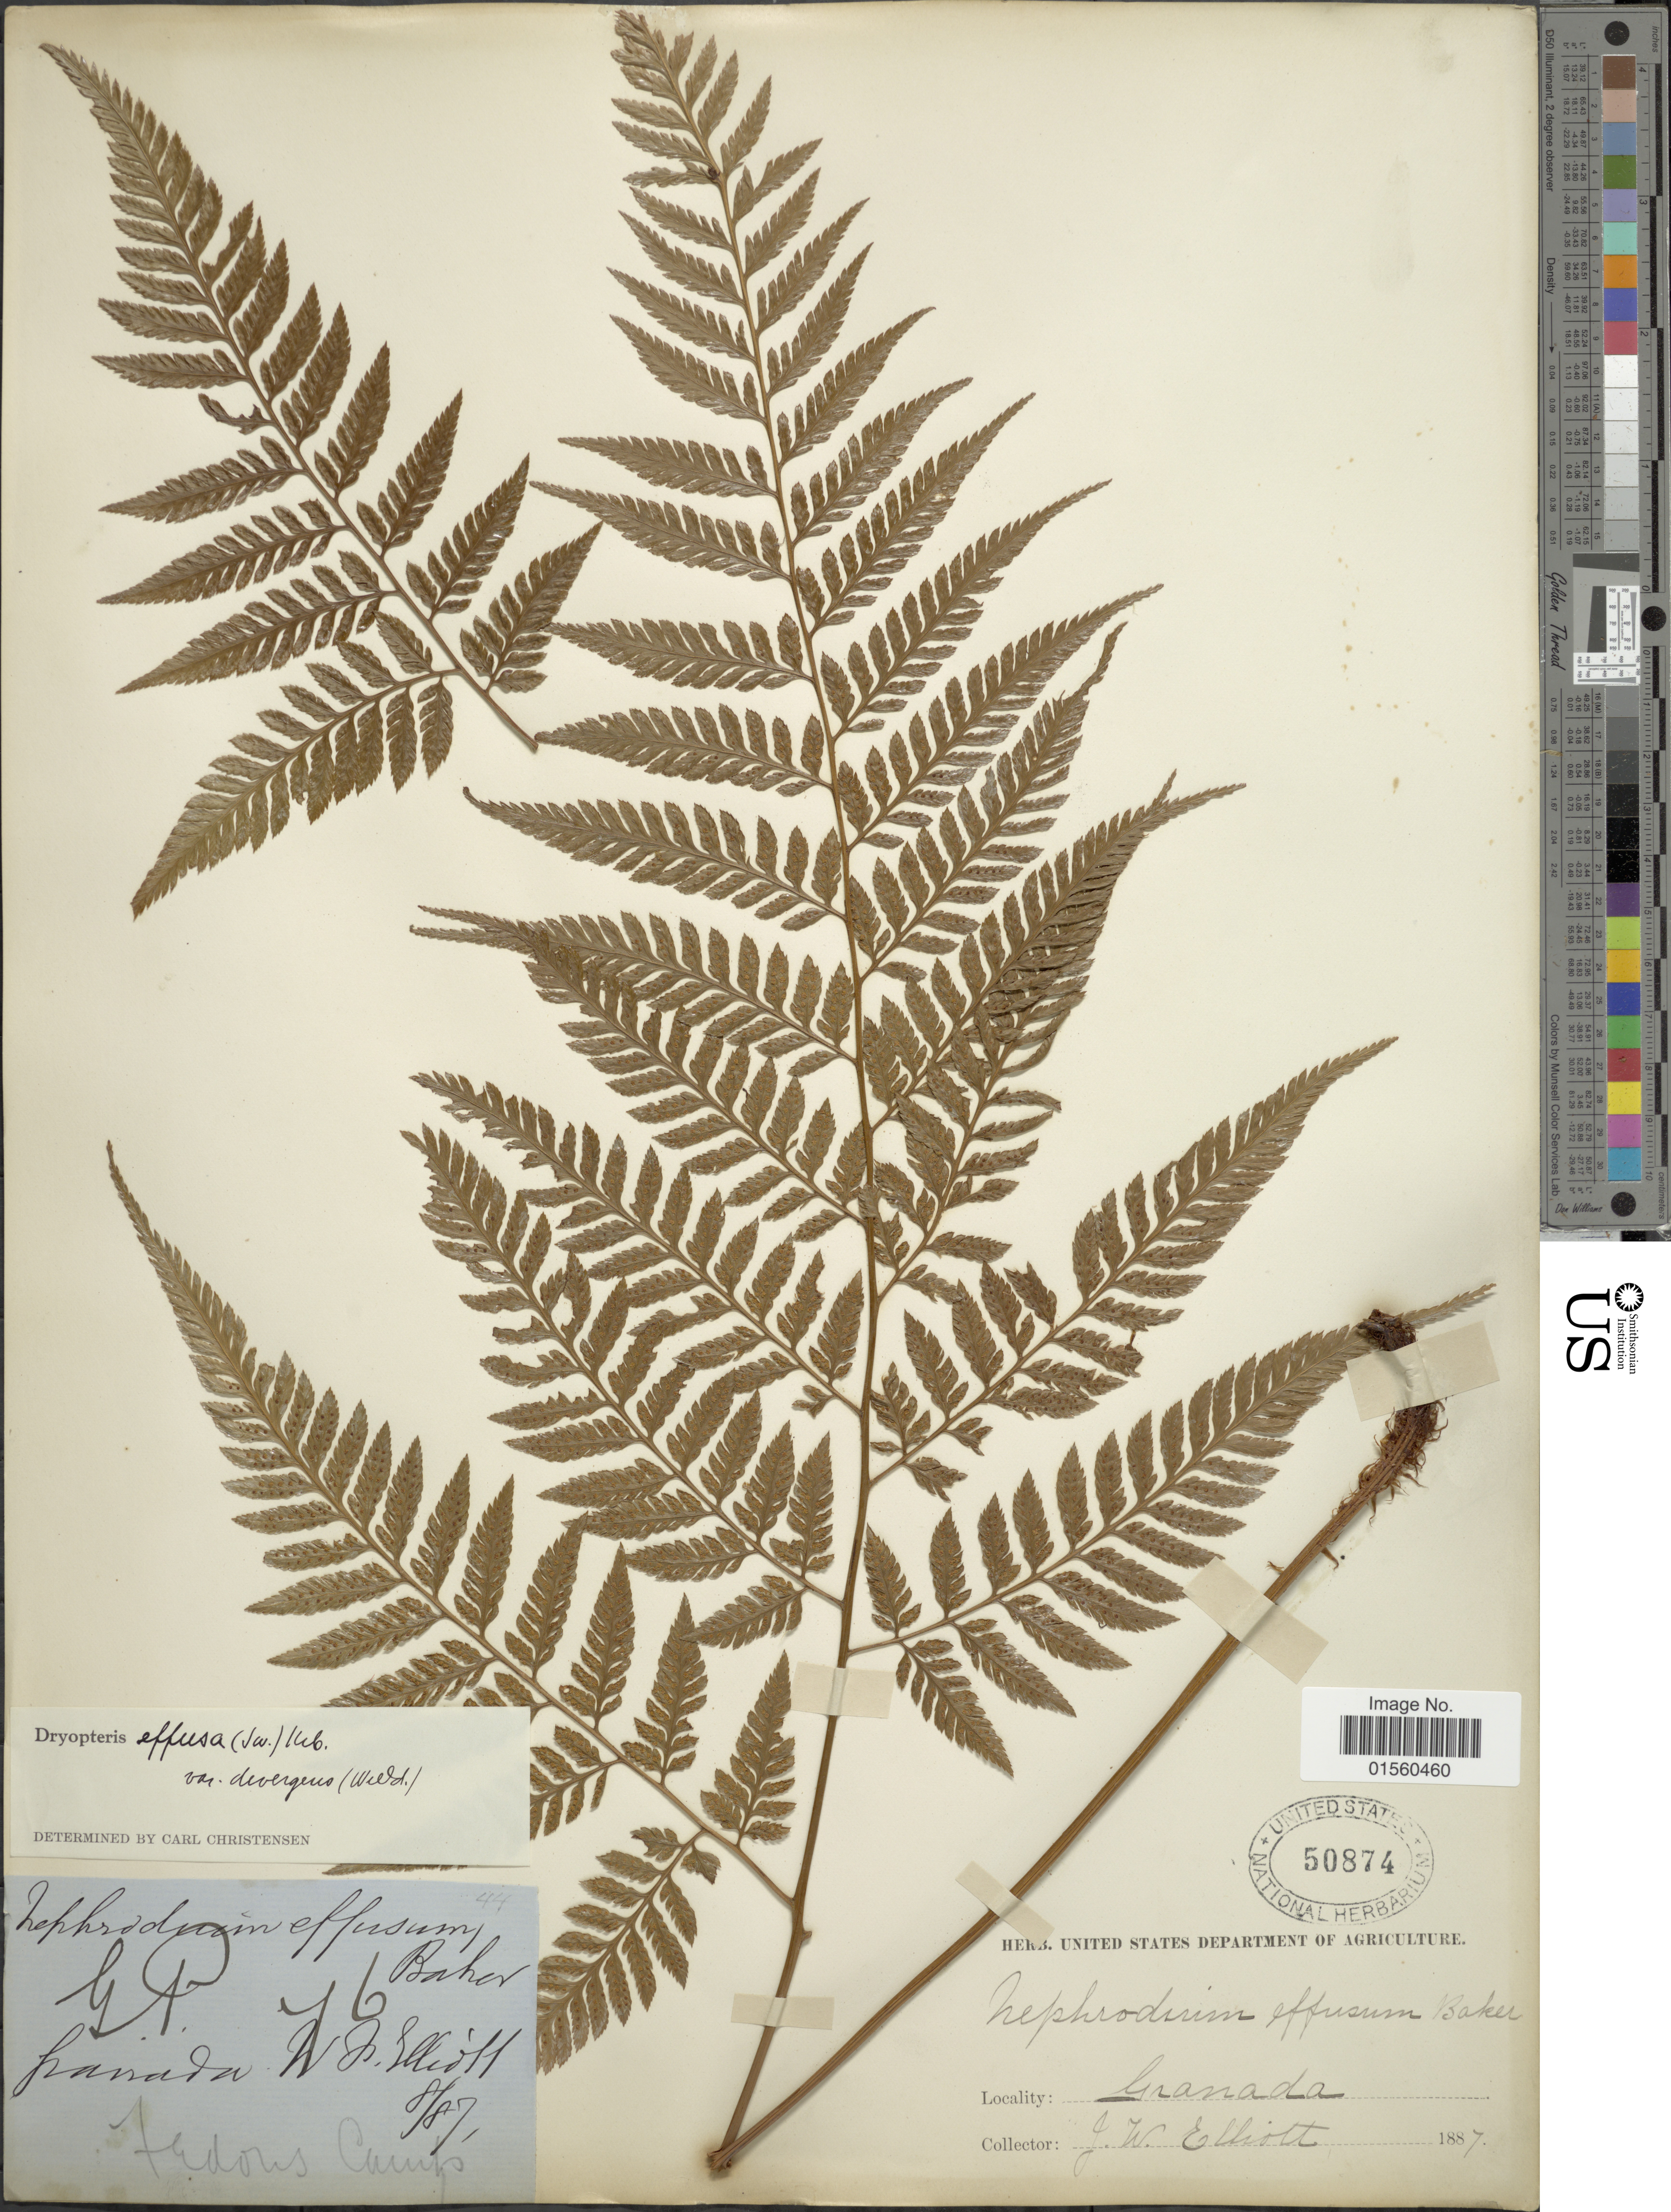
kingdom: Plantae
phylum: Tracheophyta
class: Polypodiopsida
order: Polypodiales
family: Dryopteridaceae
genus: Parapolystichum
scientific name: Parapolystichum effusum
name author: (Sw.) Ching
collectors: J. Elliott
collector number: GP76*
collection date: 1887-08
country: Grenada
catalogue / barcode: US 50874